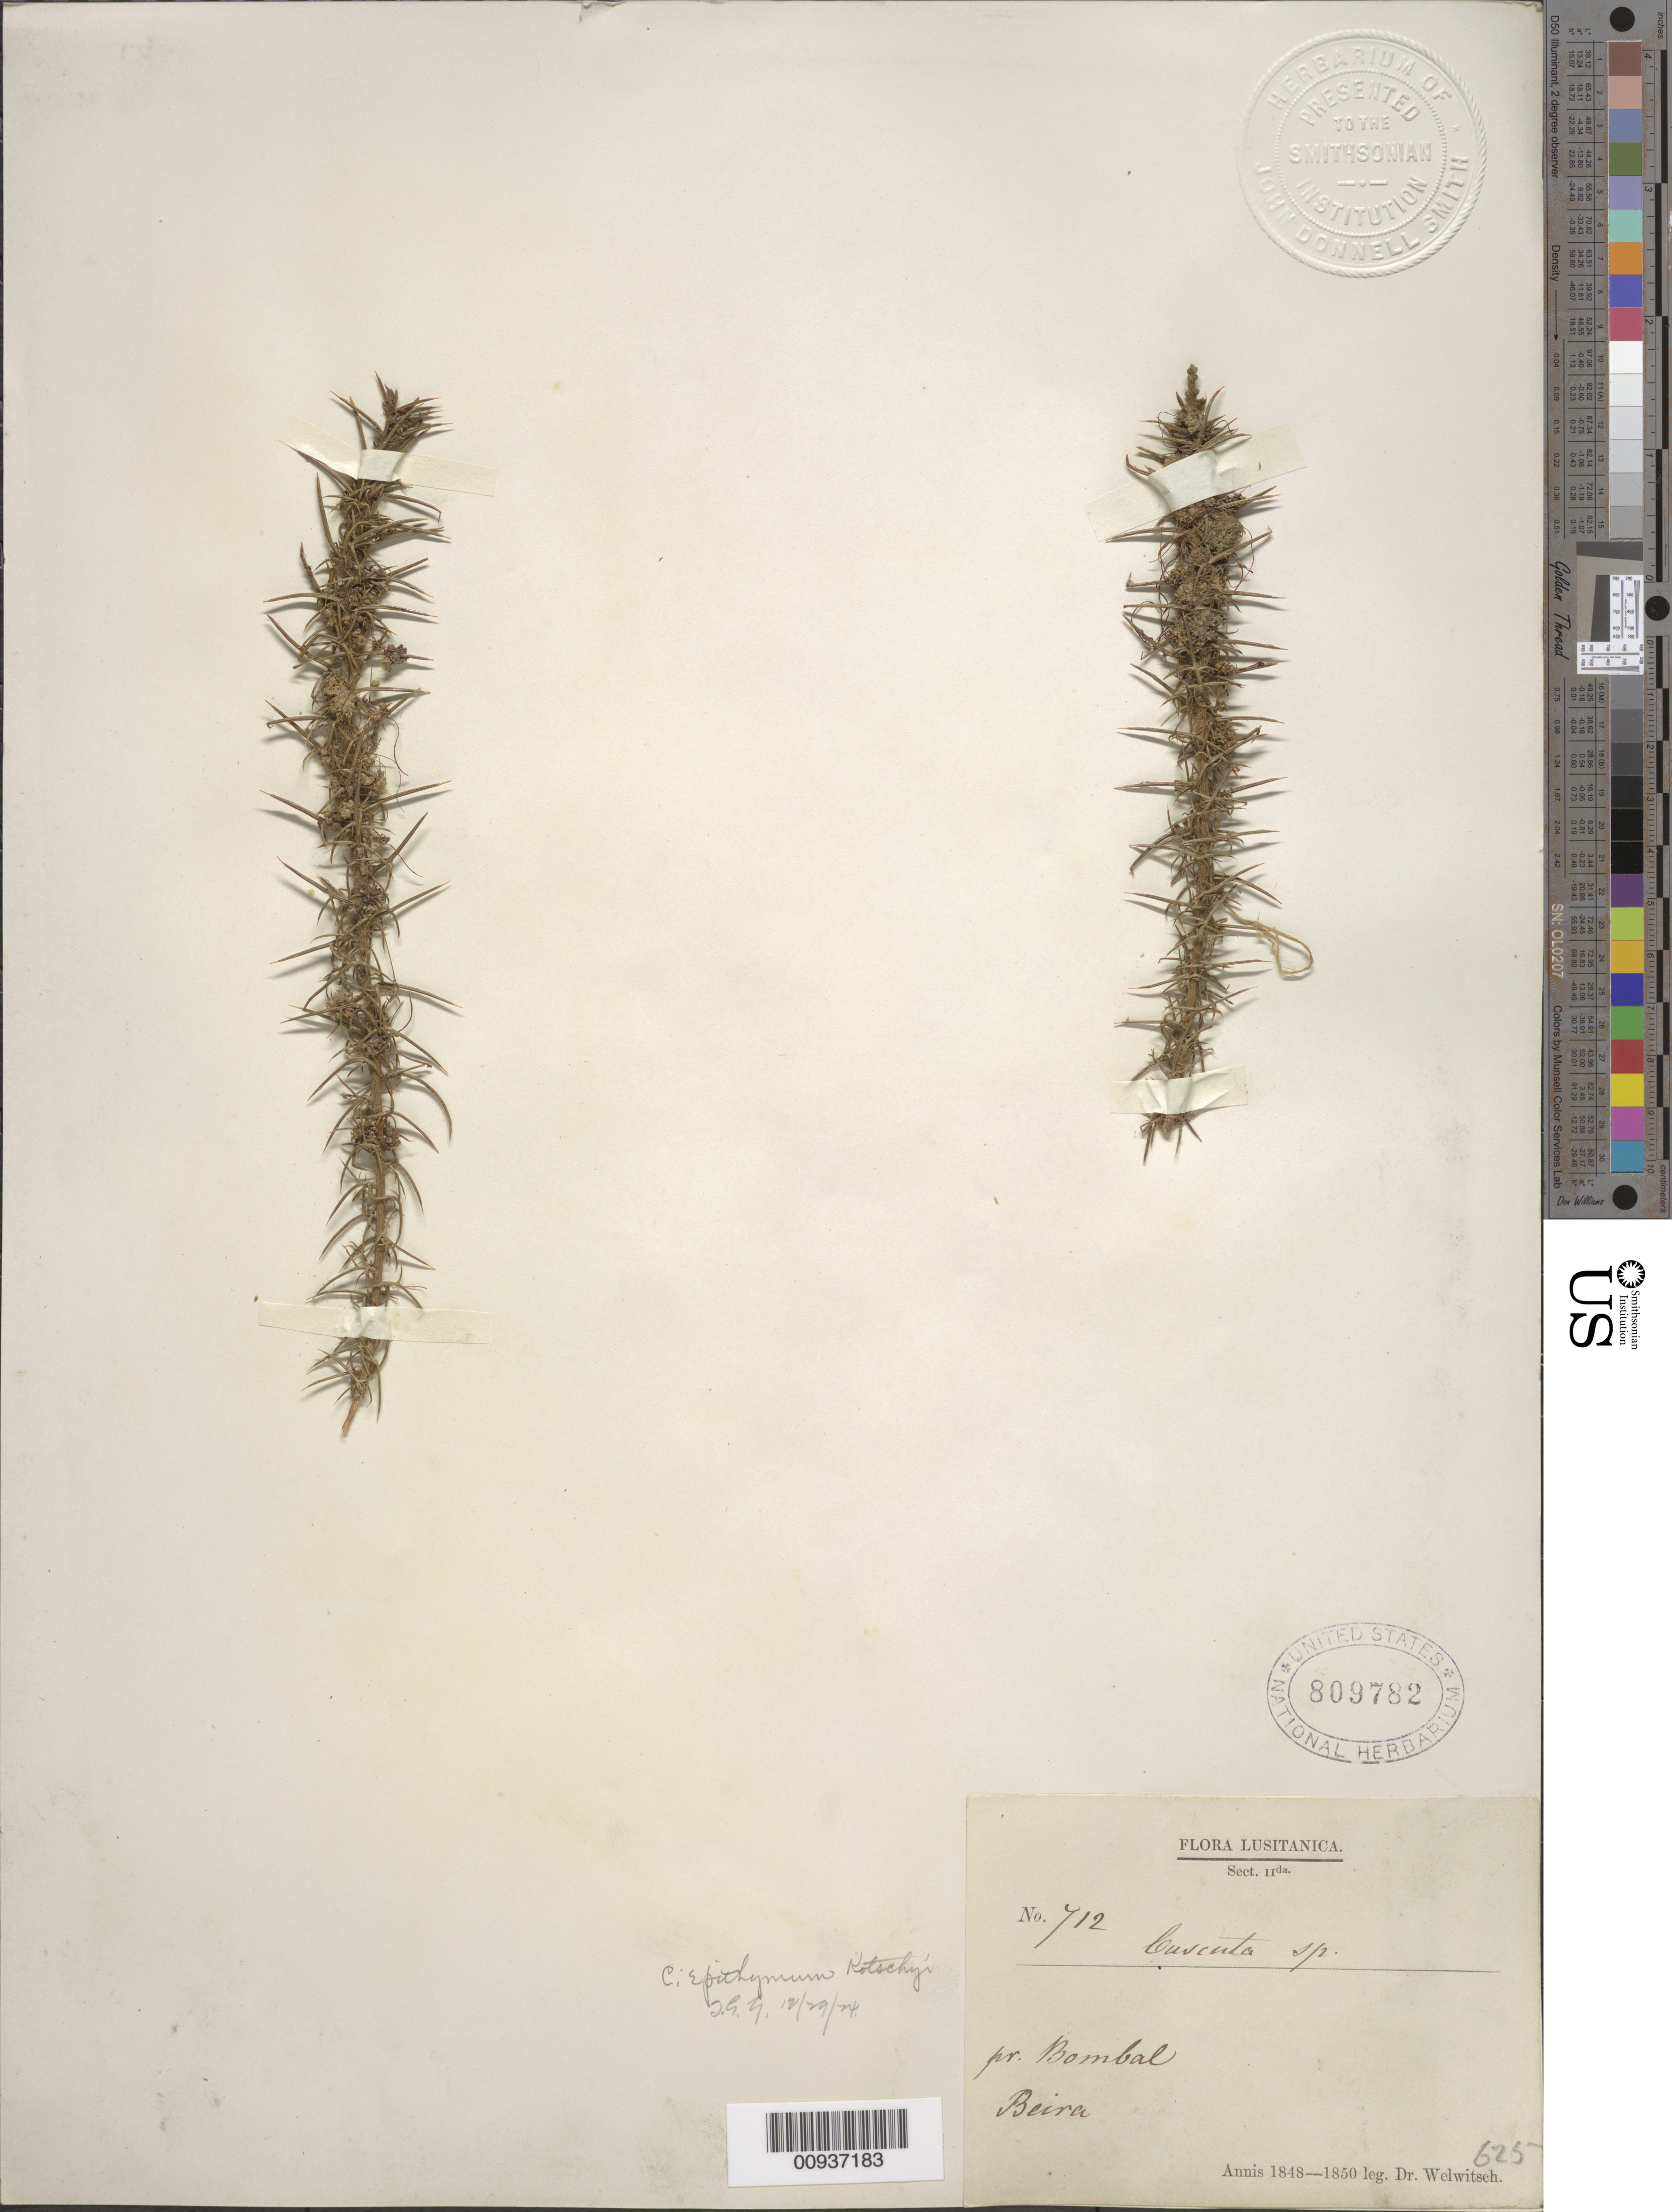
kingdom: Plantae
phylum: Tracheophyta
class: Magnoliopsida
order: Solanales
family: Convolvulaceae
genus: Cuscuta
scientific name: Cuscuta epithymum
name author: Murray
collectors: F. M. Welwitsch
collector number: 625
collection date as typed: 1848 to -- --- 1850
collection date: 1848/1850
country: Portugal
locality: pr. Bombal; Beira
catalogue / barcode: US 809782